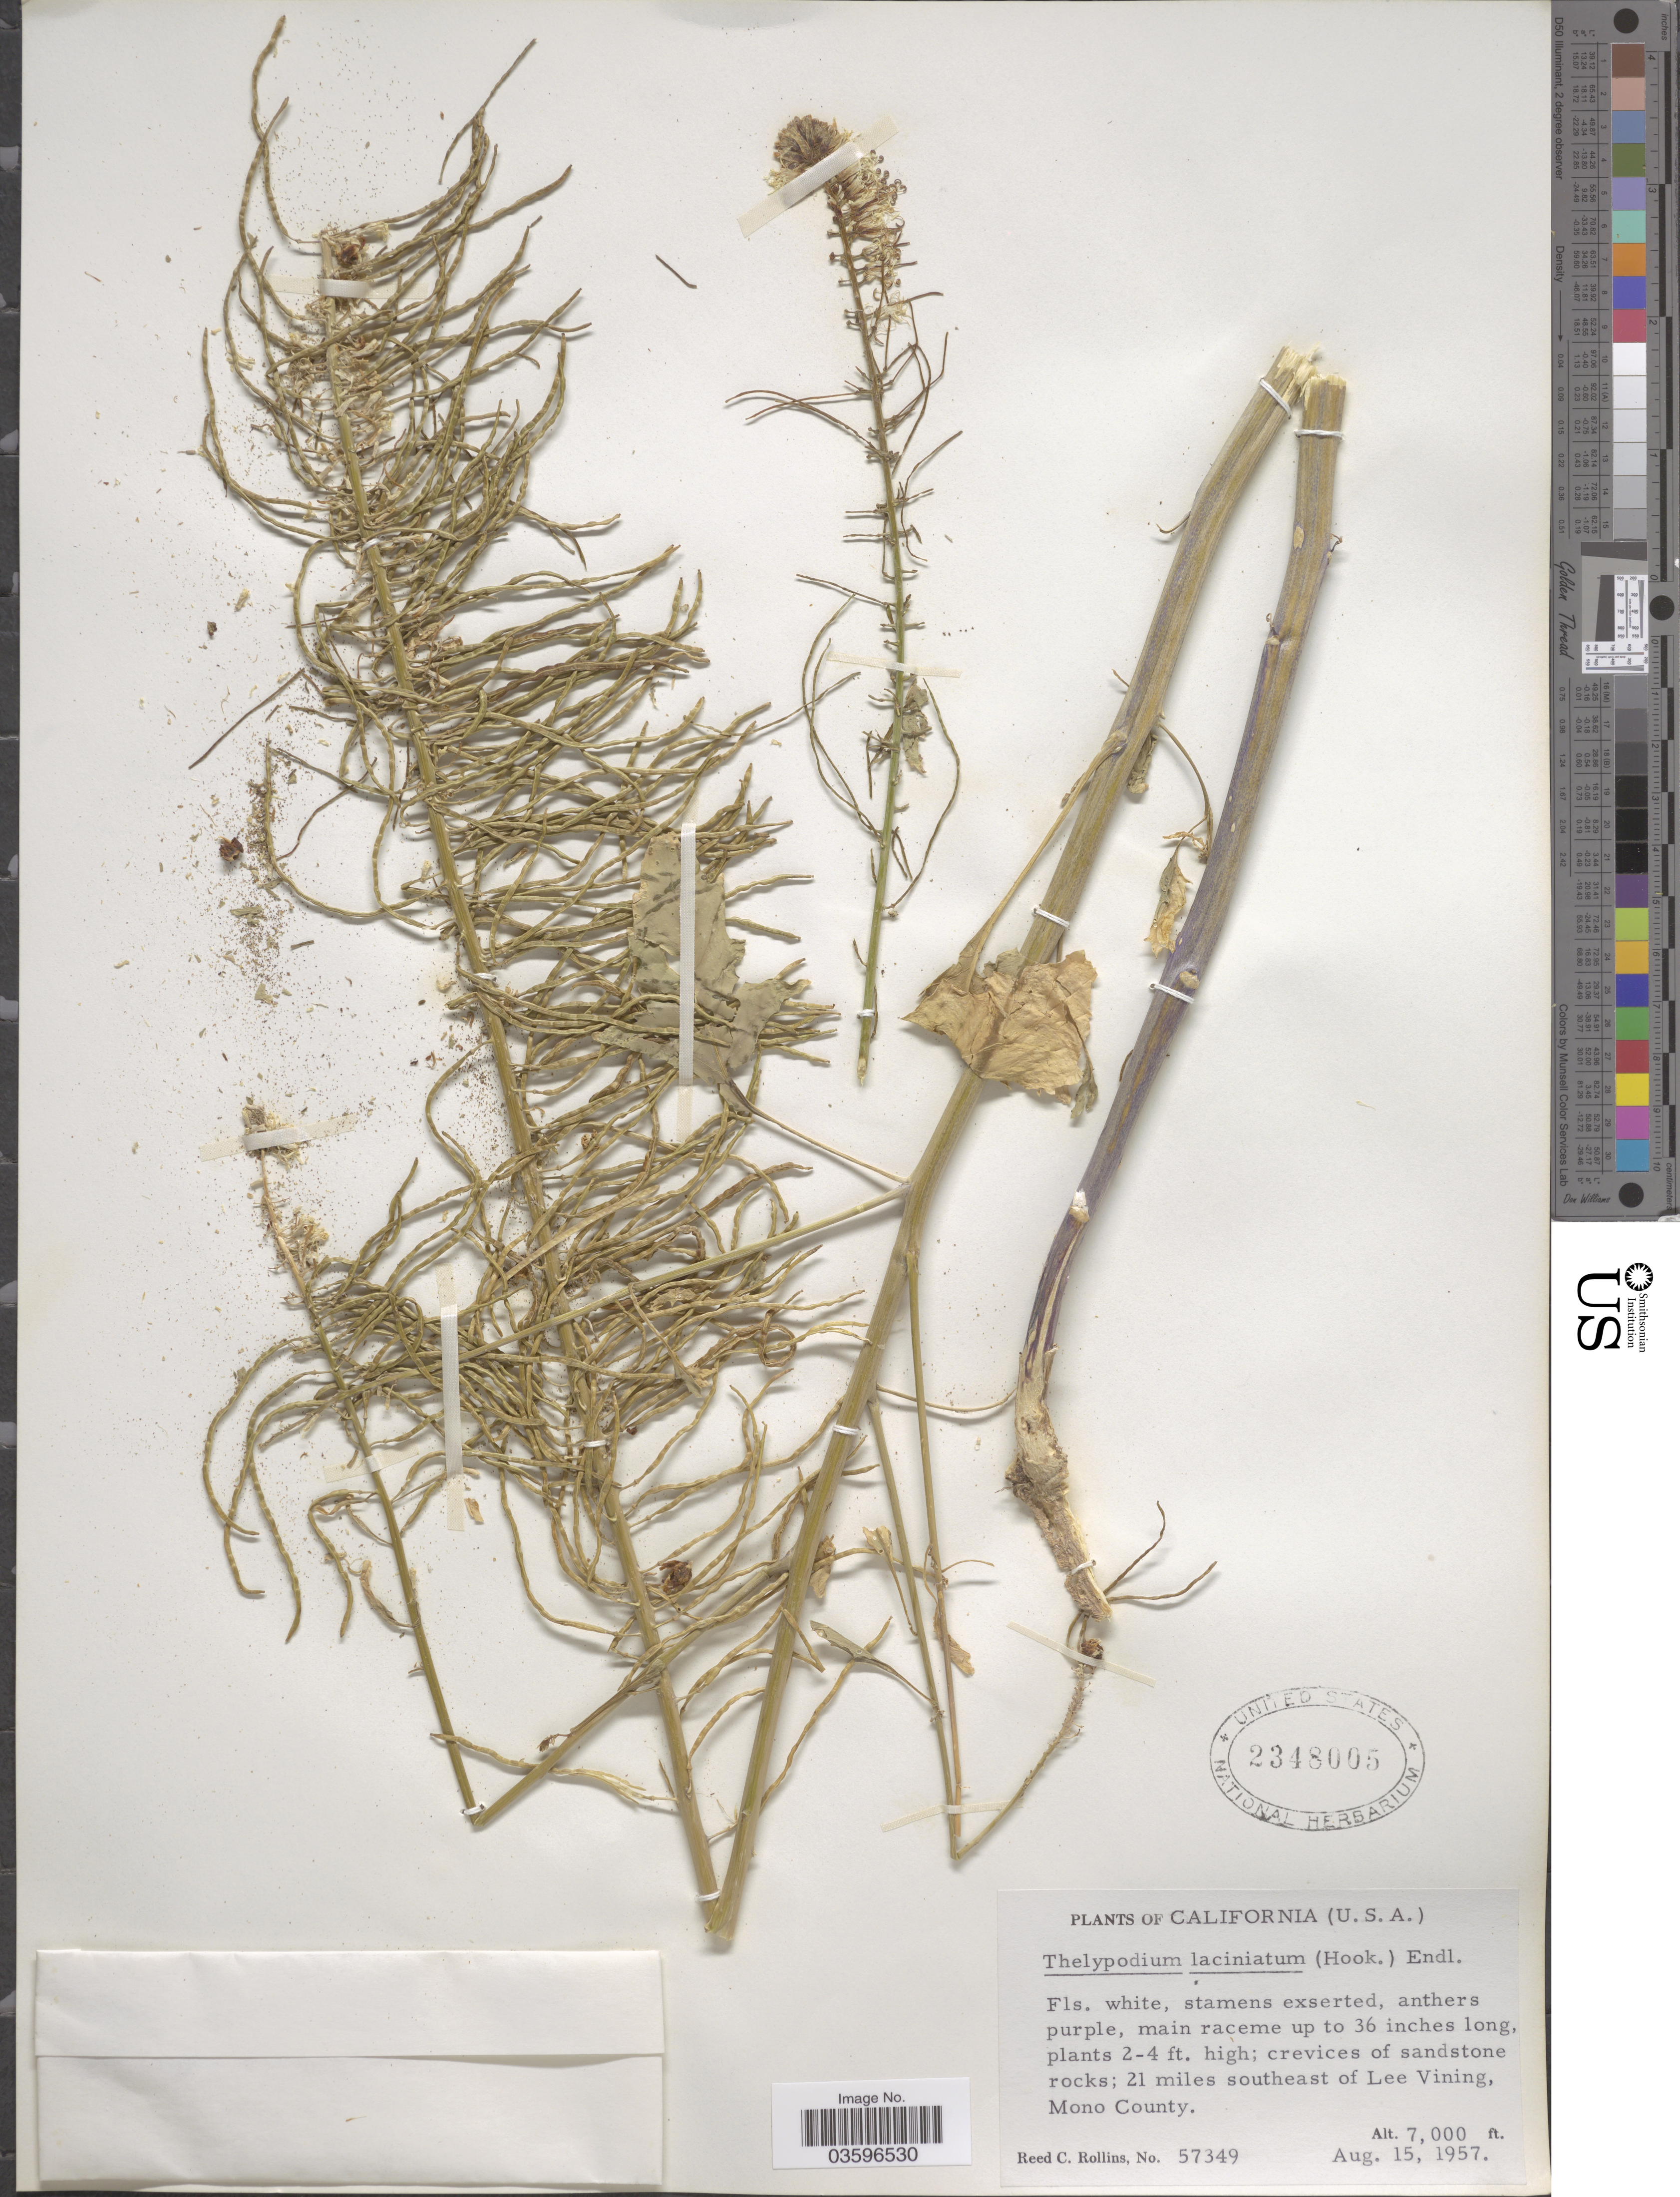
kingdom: Plantae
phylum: Tracheophyta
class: Magnoliopsida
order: Brassicales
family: Brassicaceae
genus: Thelypodium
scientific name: Thelypodium laciniatum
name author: (Hook.) Endl.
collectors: R. C. Rollins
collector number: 57349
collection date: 1957-08-15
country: United States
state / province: California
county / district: Mono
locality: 21 miles southeast of Lee Vining, Mono County.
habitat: crevice of sandstone rocks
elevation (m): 2134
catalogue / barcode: US 2348005